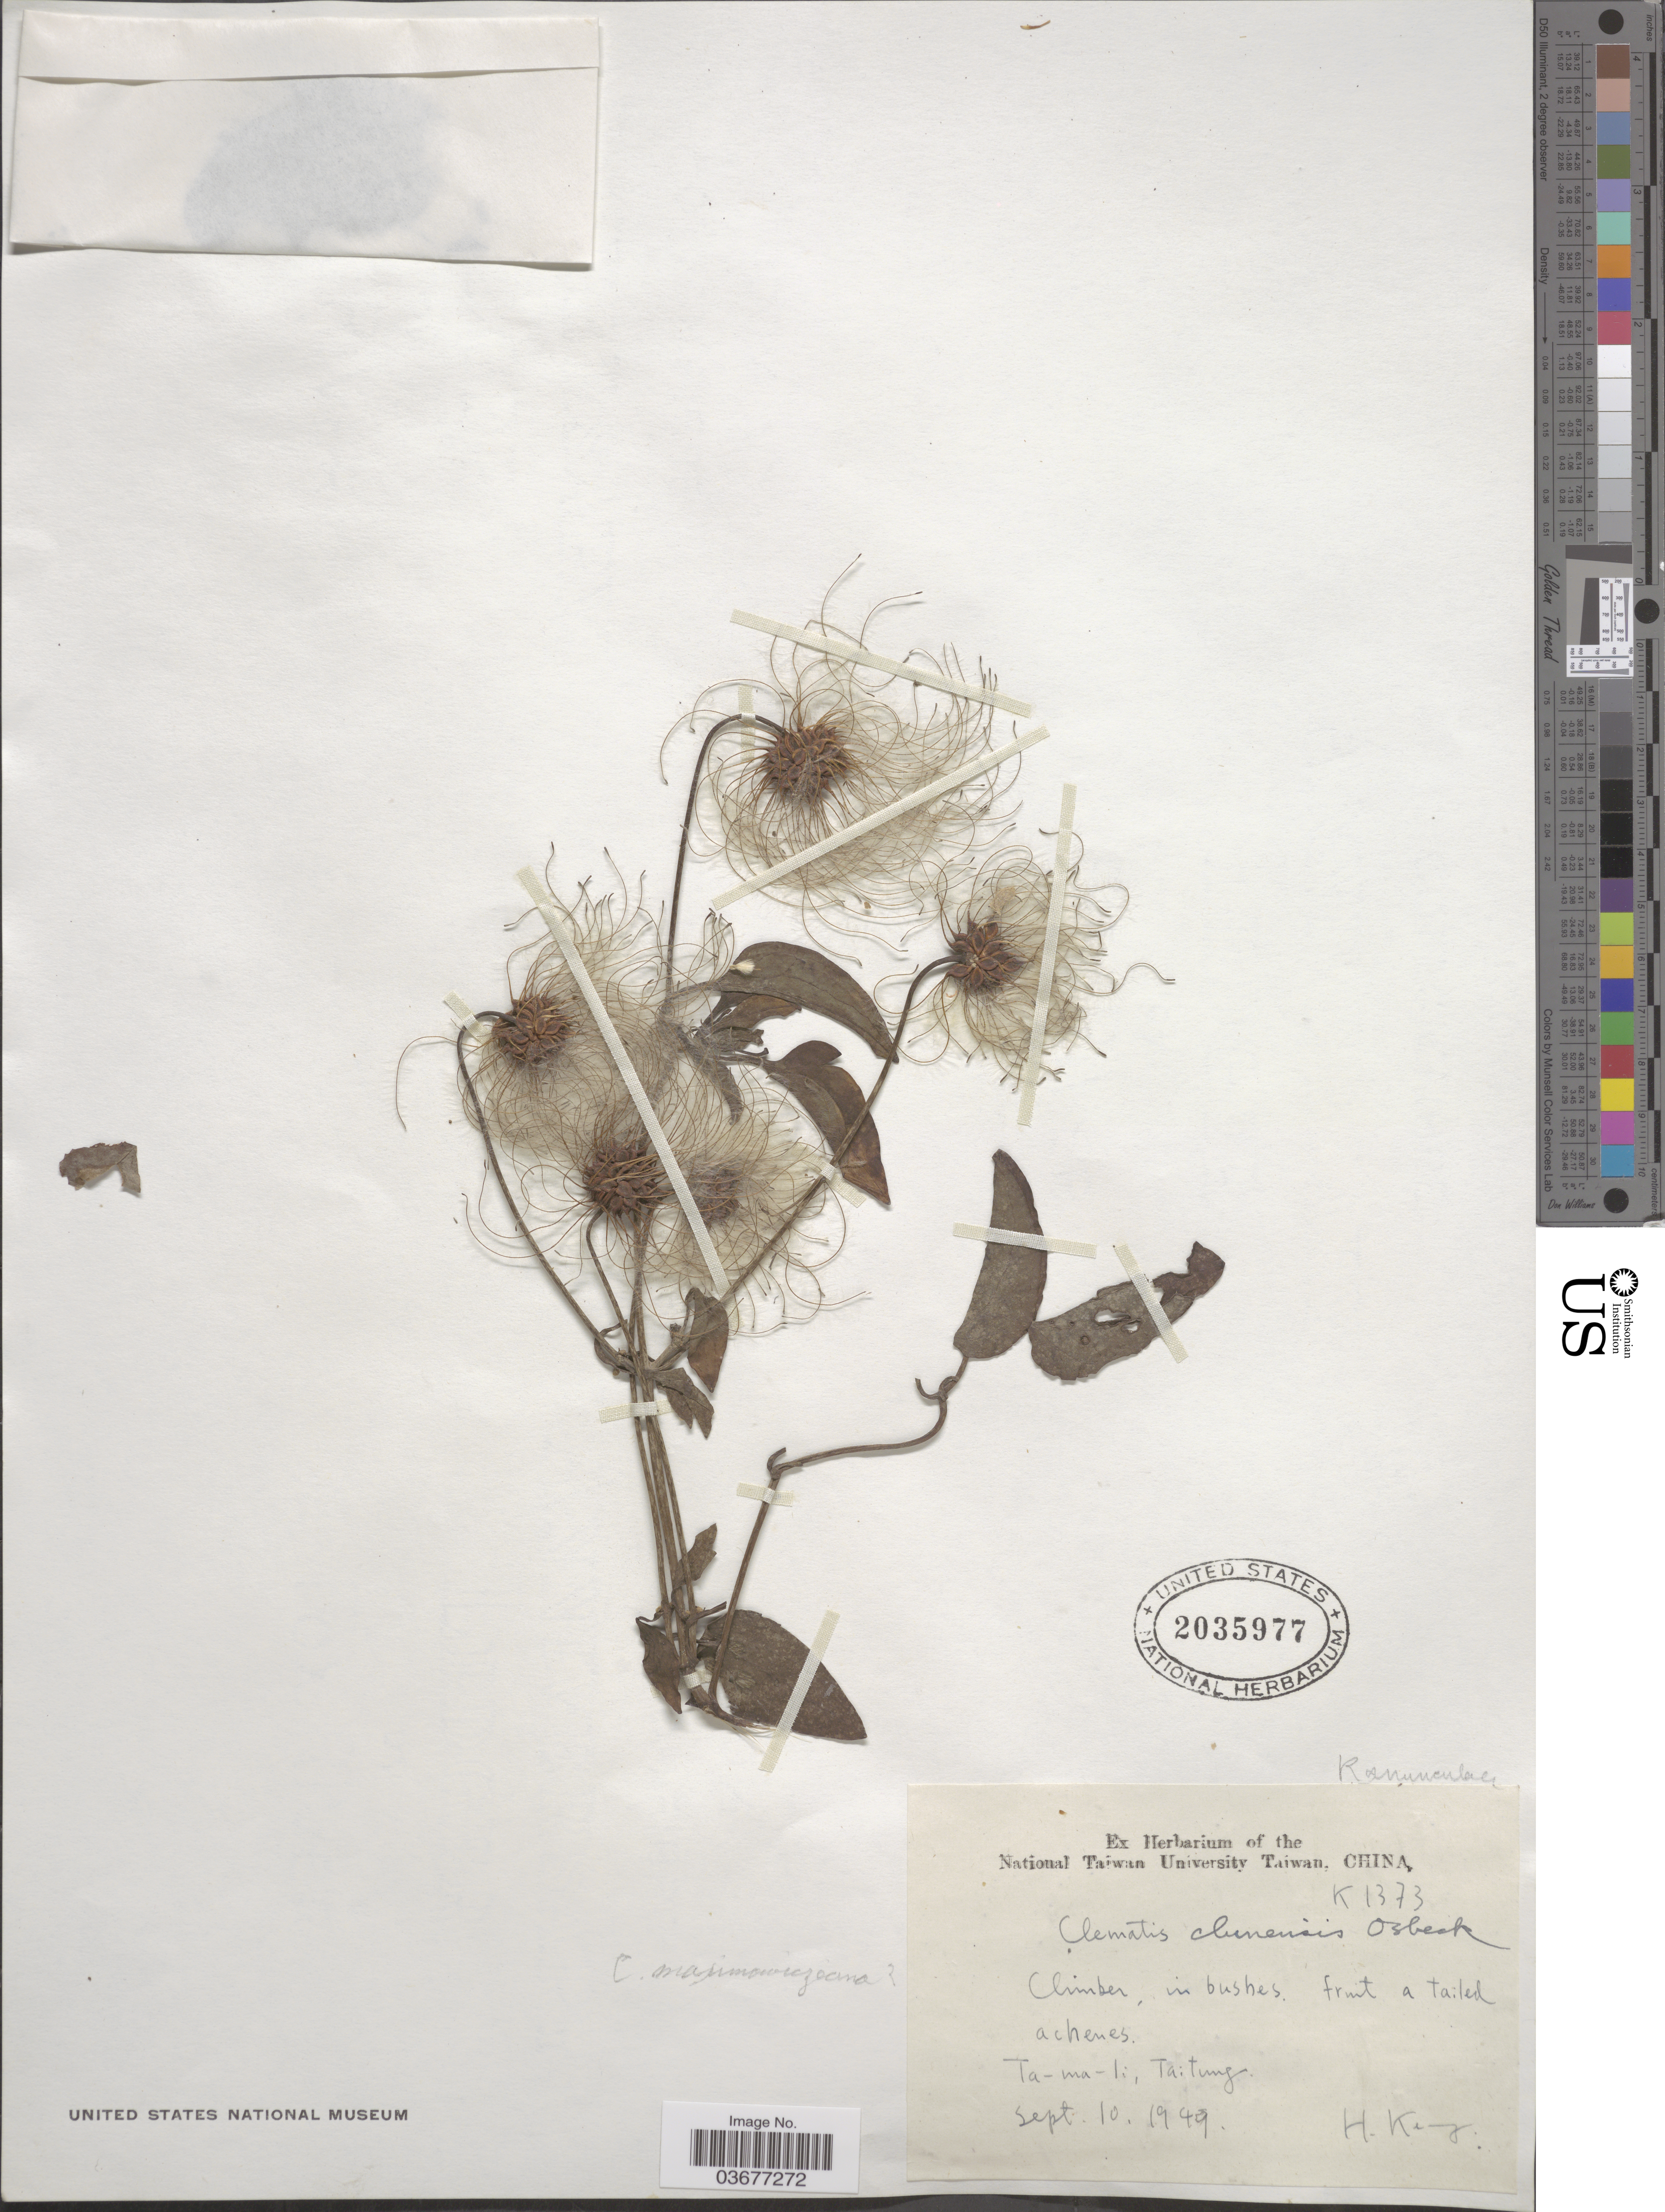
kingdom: Plantae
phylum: Tracheophyta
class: Magnoliopsida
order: Ranunculales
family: Ranunculaceae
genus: Clematis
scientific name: Clematis maximowicziana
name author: Franch. & Sav.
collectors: H. Keng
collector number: K 1373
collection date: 1949-09-10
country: Taiwan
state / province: Taitung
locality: Ta-ma-li.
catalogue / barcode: US 2035977